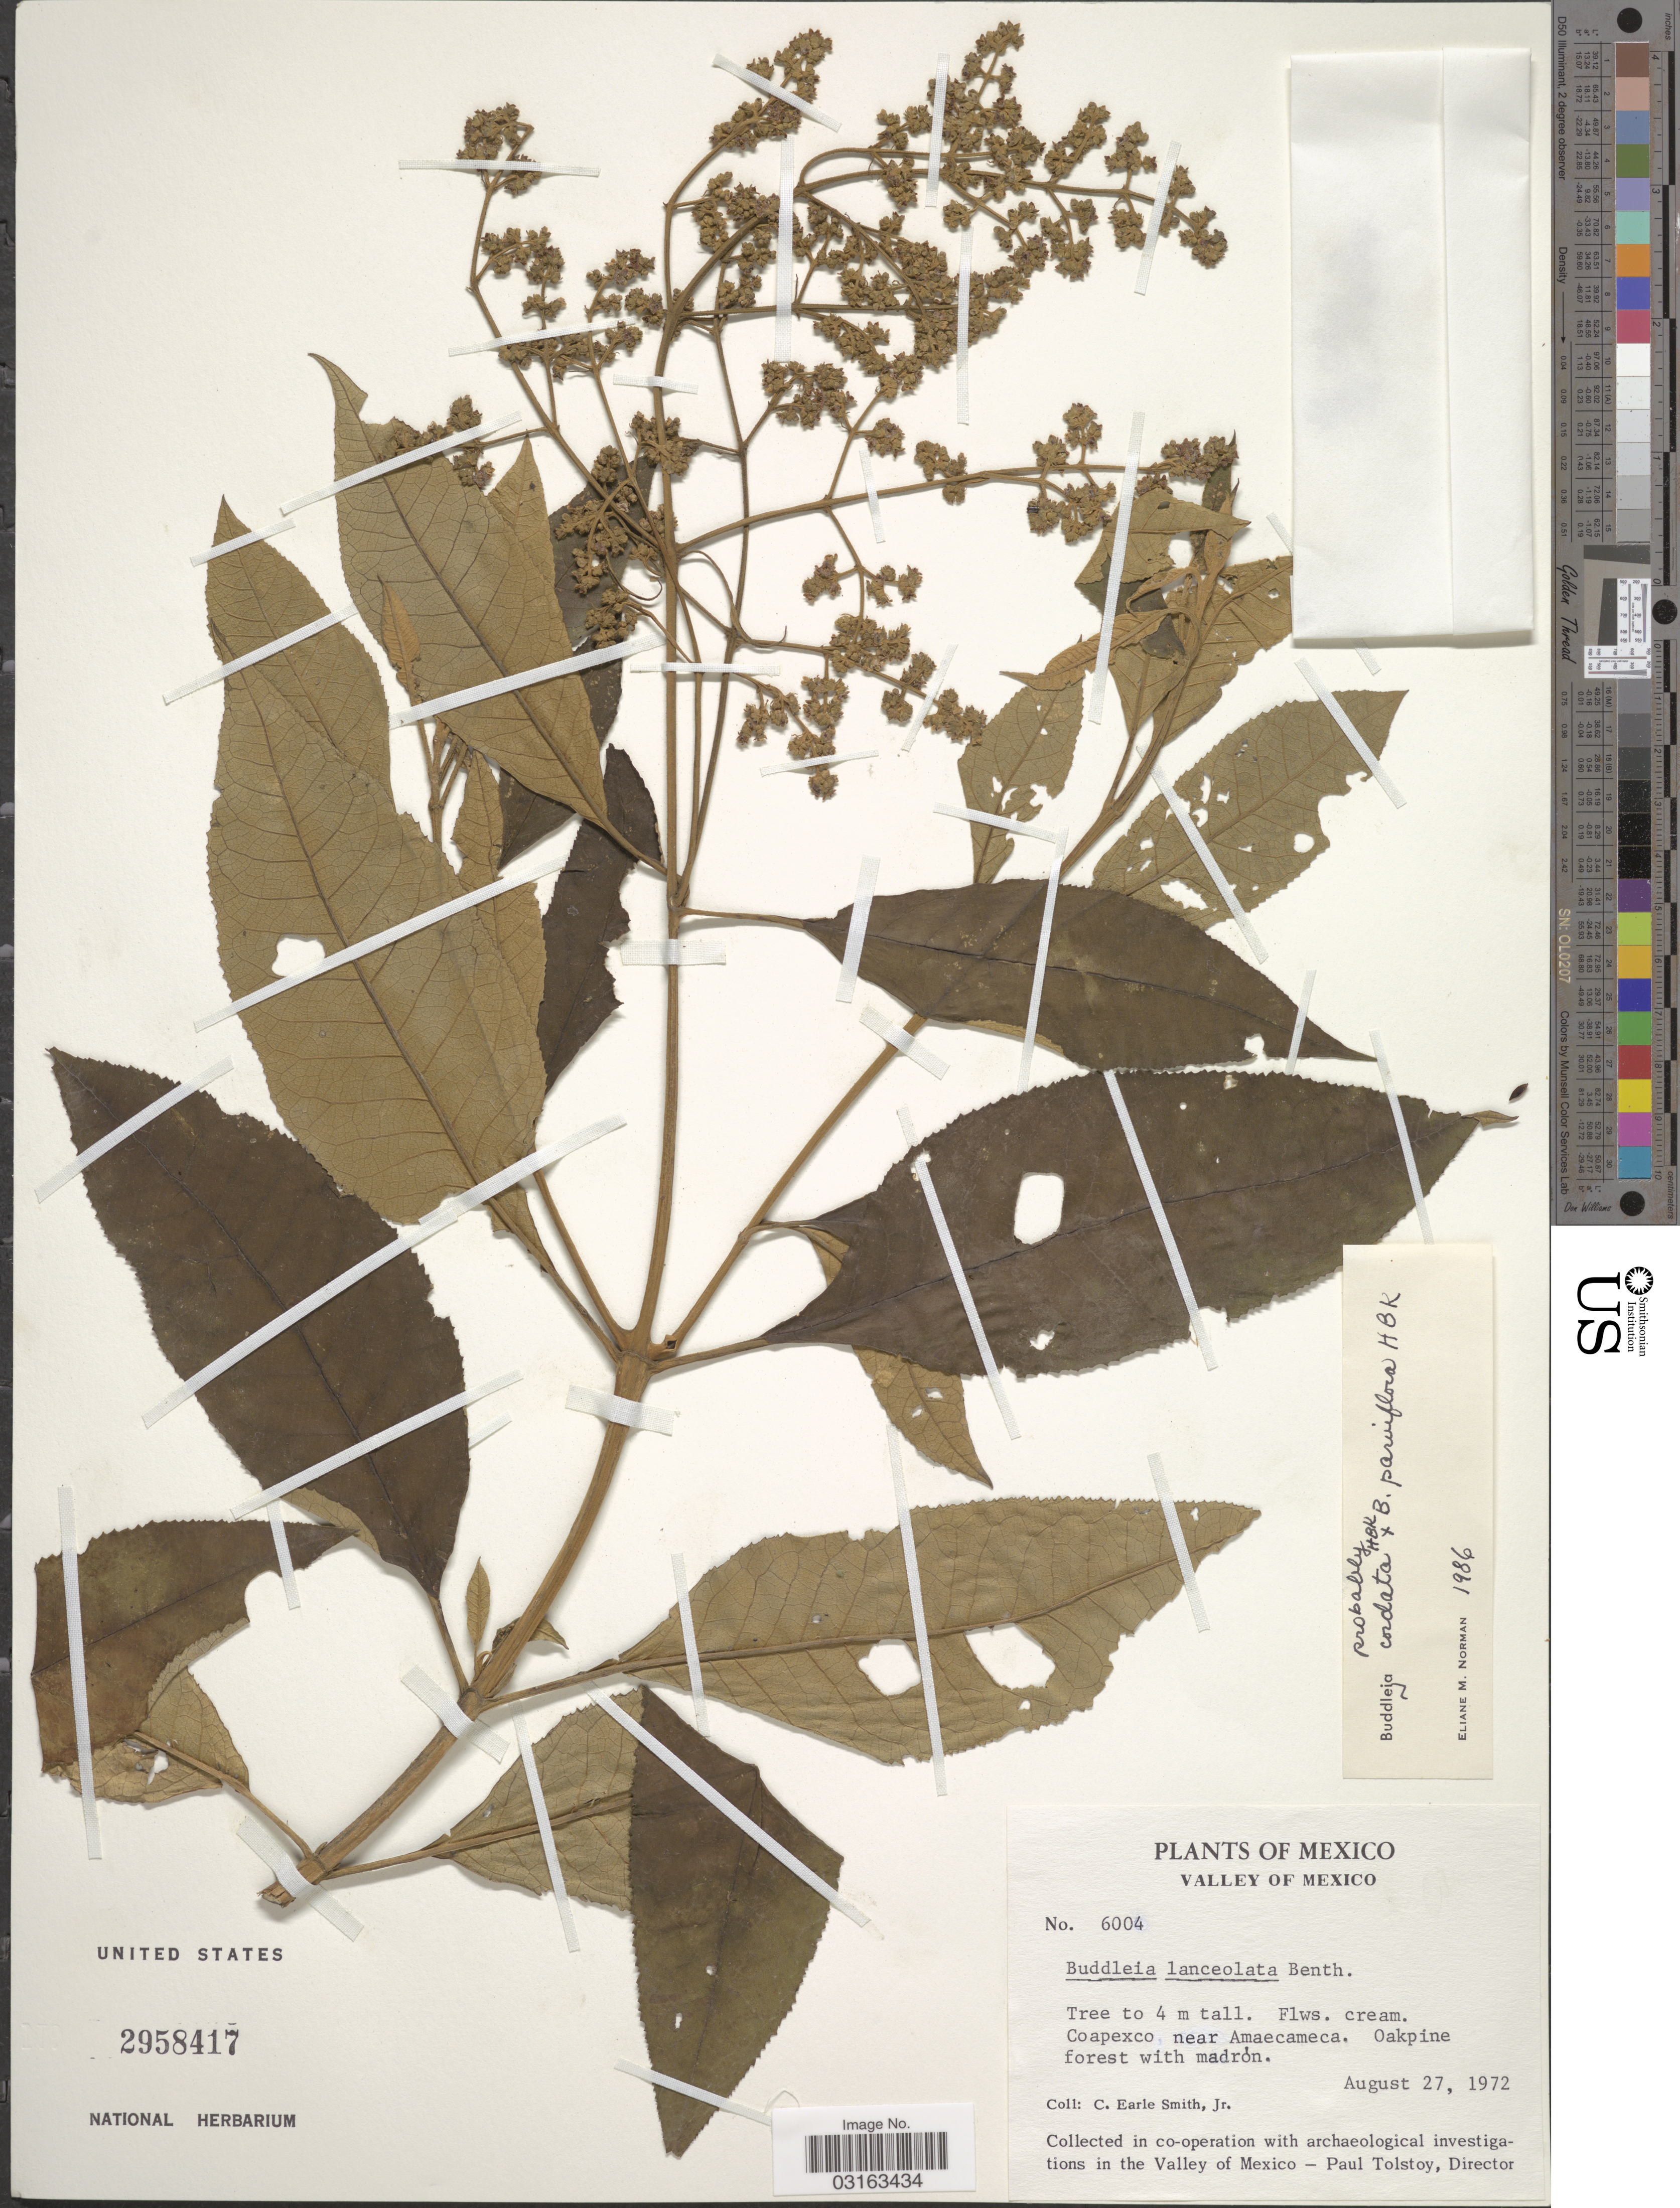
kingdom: Plantae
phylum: Tracheophyta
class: Magnoliopsida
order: Lamiales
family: Scrophulariaceae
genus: Buddleja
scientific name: Buddleja cordata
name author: Kunth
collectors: C. E. Smith Jr.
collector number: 6004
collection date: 1972-08-27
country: Mexico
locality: Valley of Mexico. Coapexco near Amaecameca.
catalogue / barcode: US 2958417